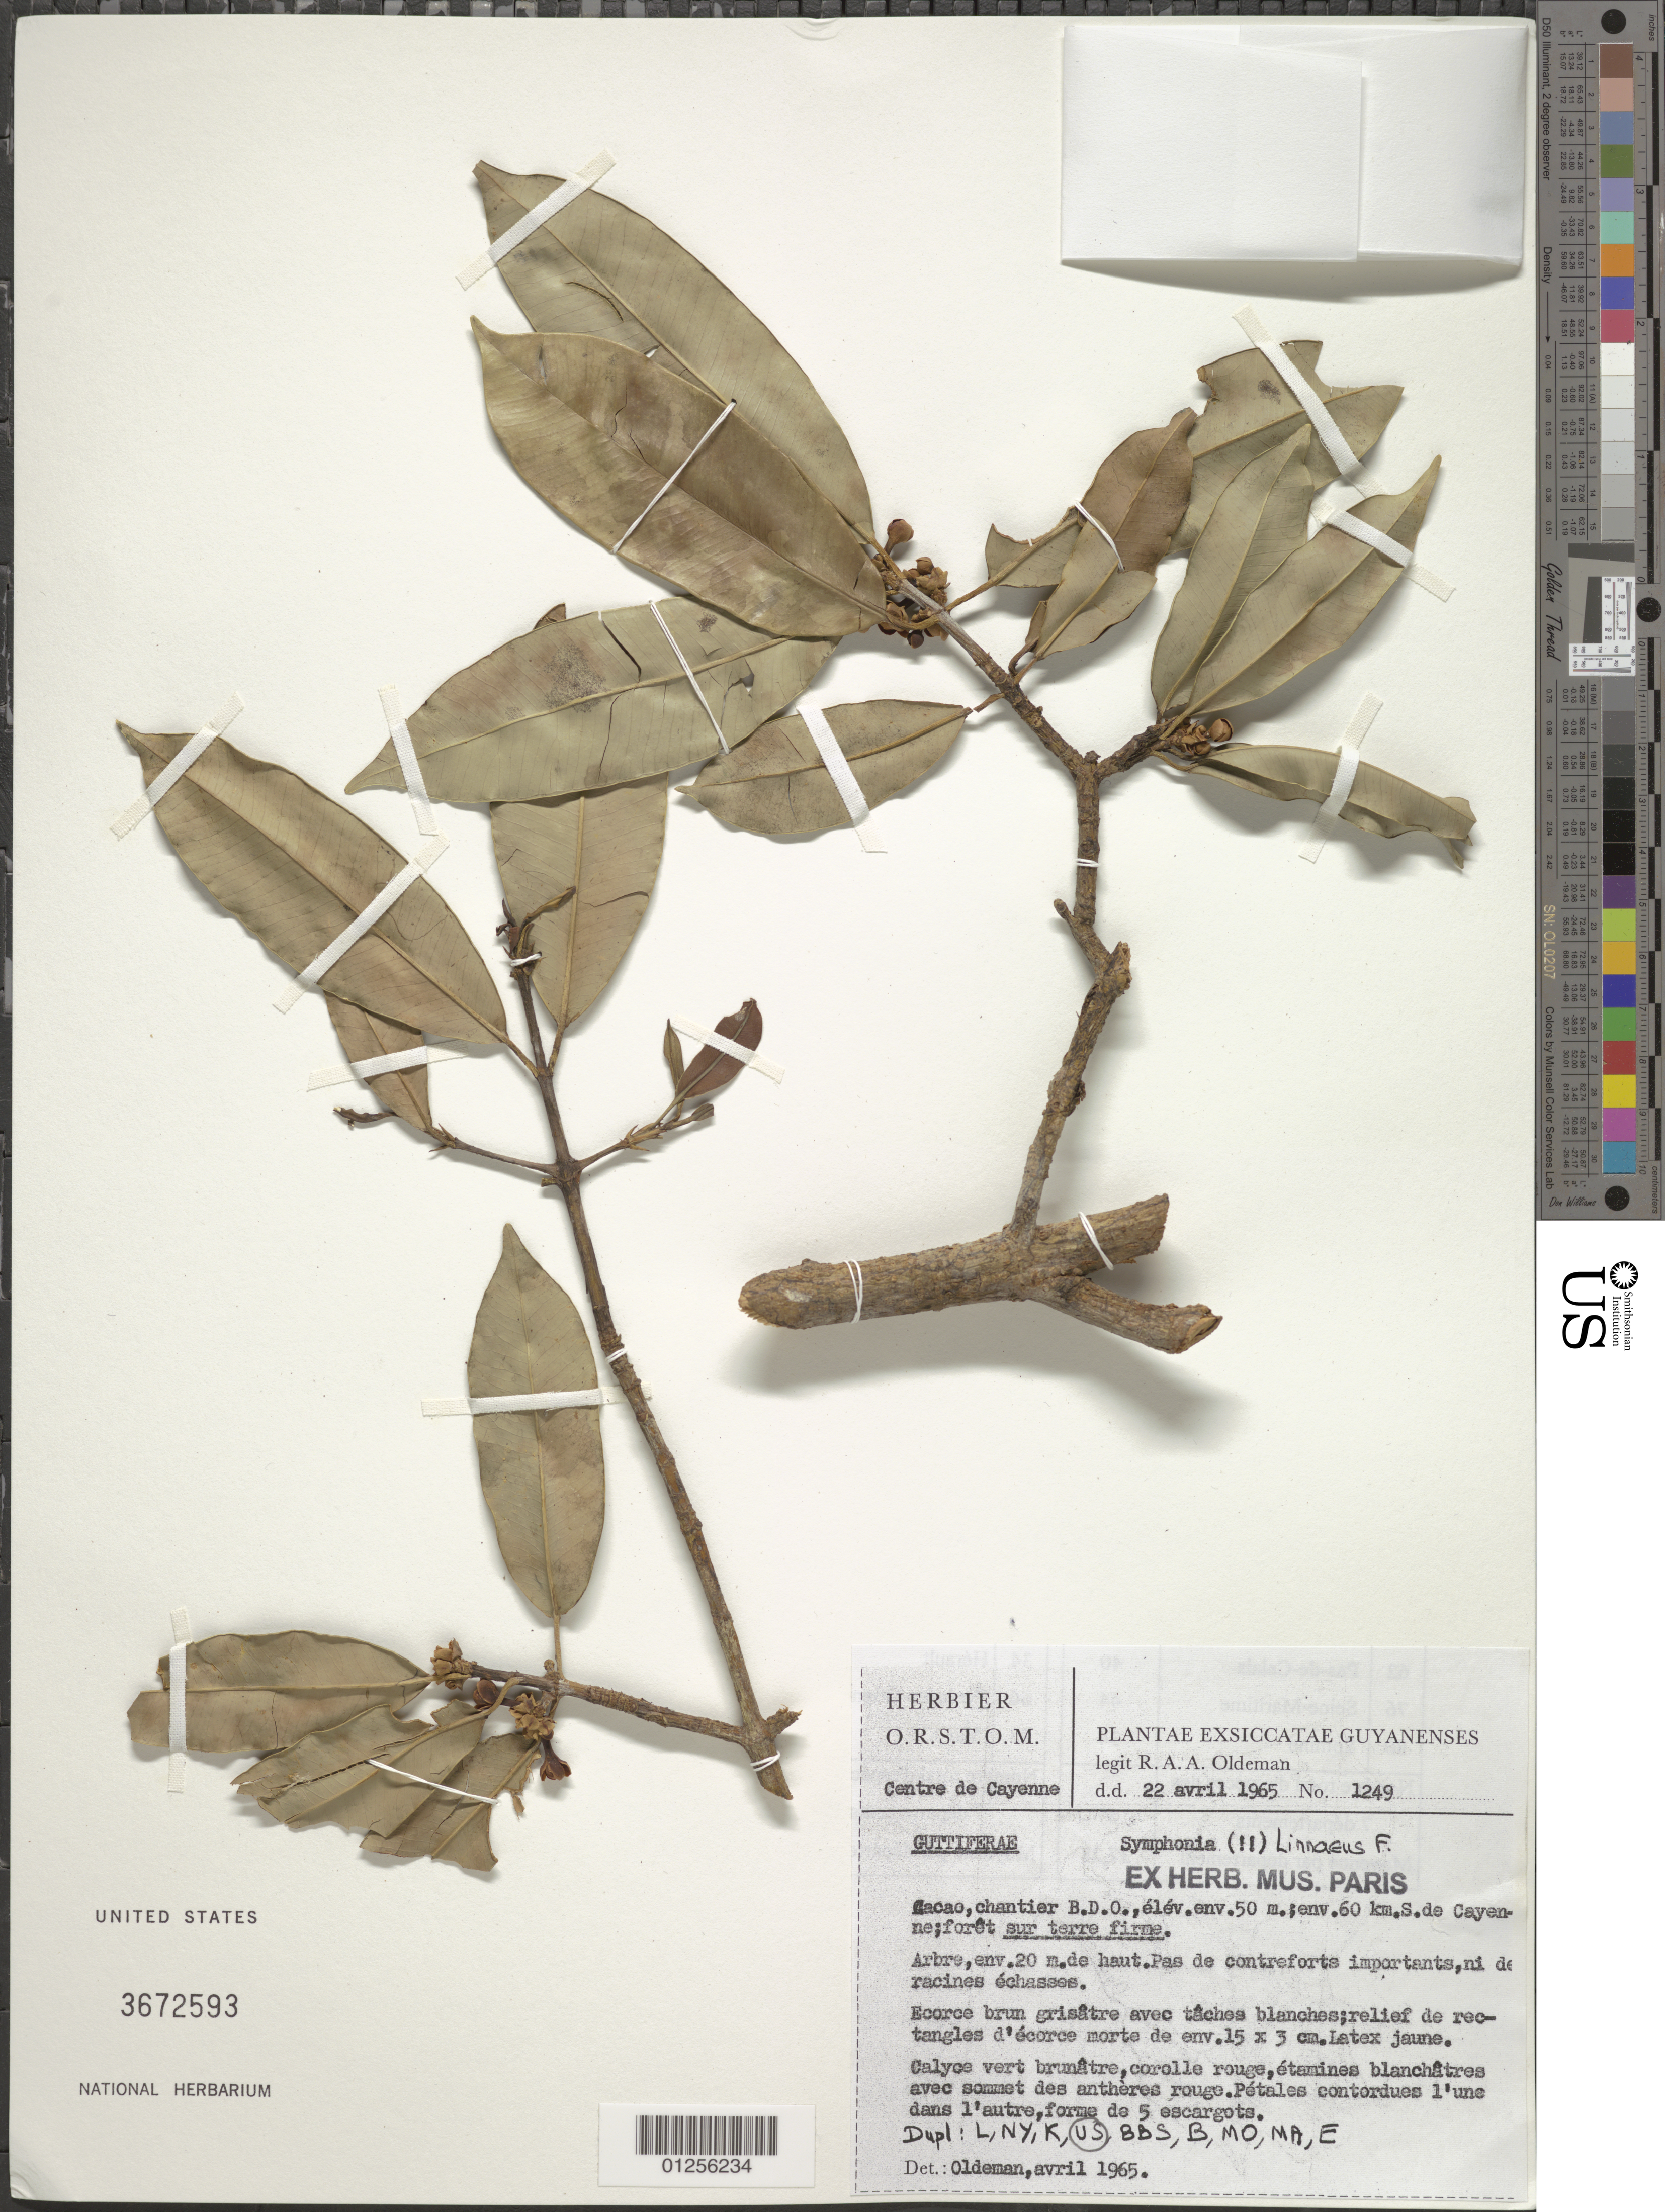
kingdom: Plantae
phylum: Tracheophyta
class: Magnoliopsida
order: Malpighiales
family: Clusiaceae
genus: Symphonia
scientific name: Symphonia sp.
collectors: R. Oldeman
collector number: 1249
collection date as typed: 22-Apr-65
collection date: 1965-04-22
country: French Guiana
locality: Cacao Village, env. 60 km S de Cayenne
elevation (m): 50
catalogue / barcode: US 3672593